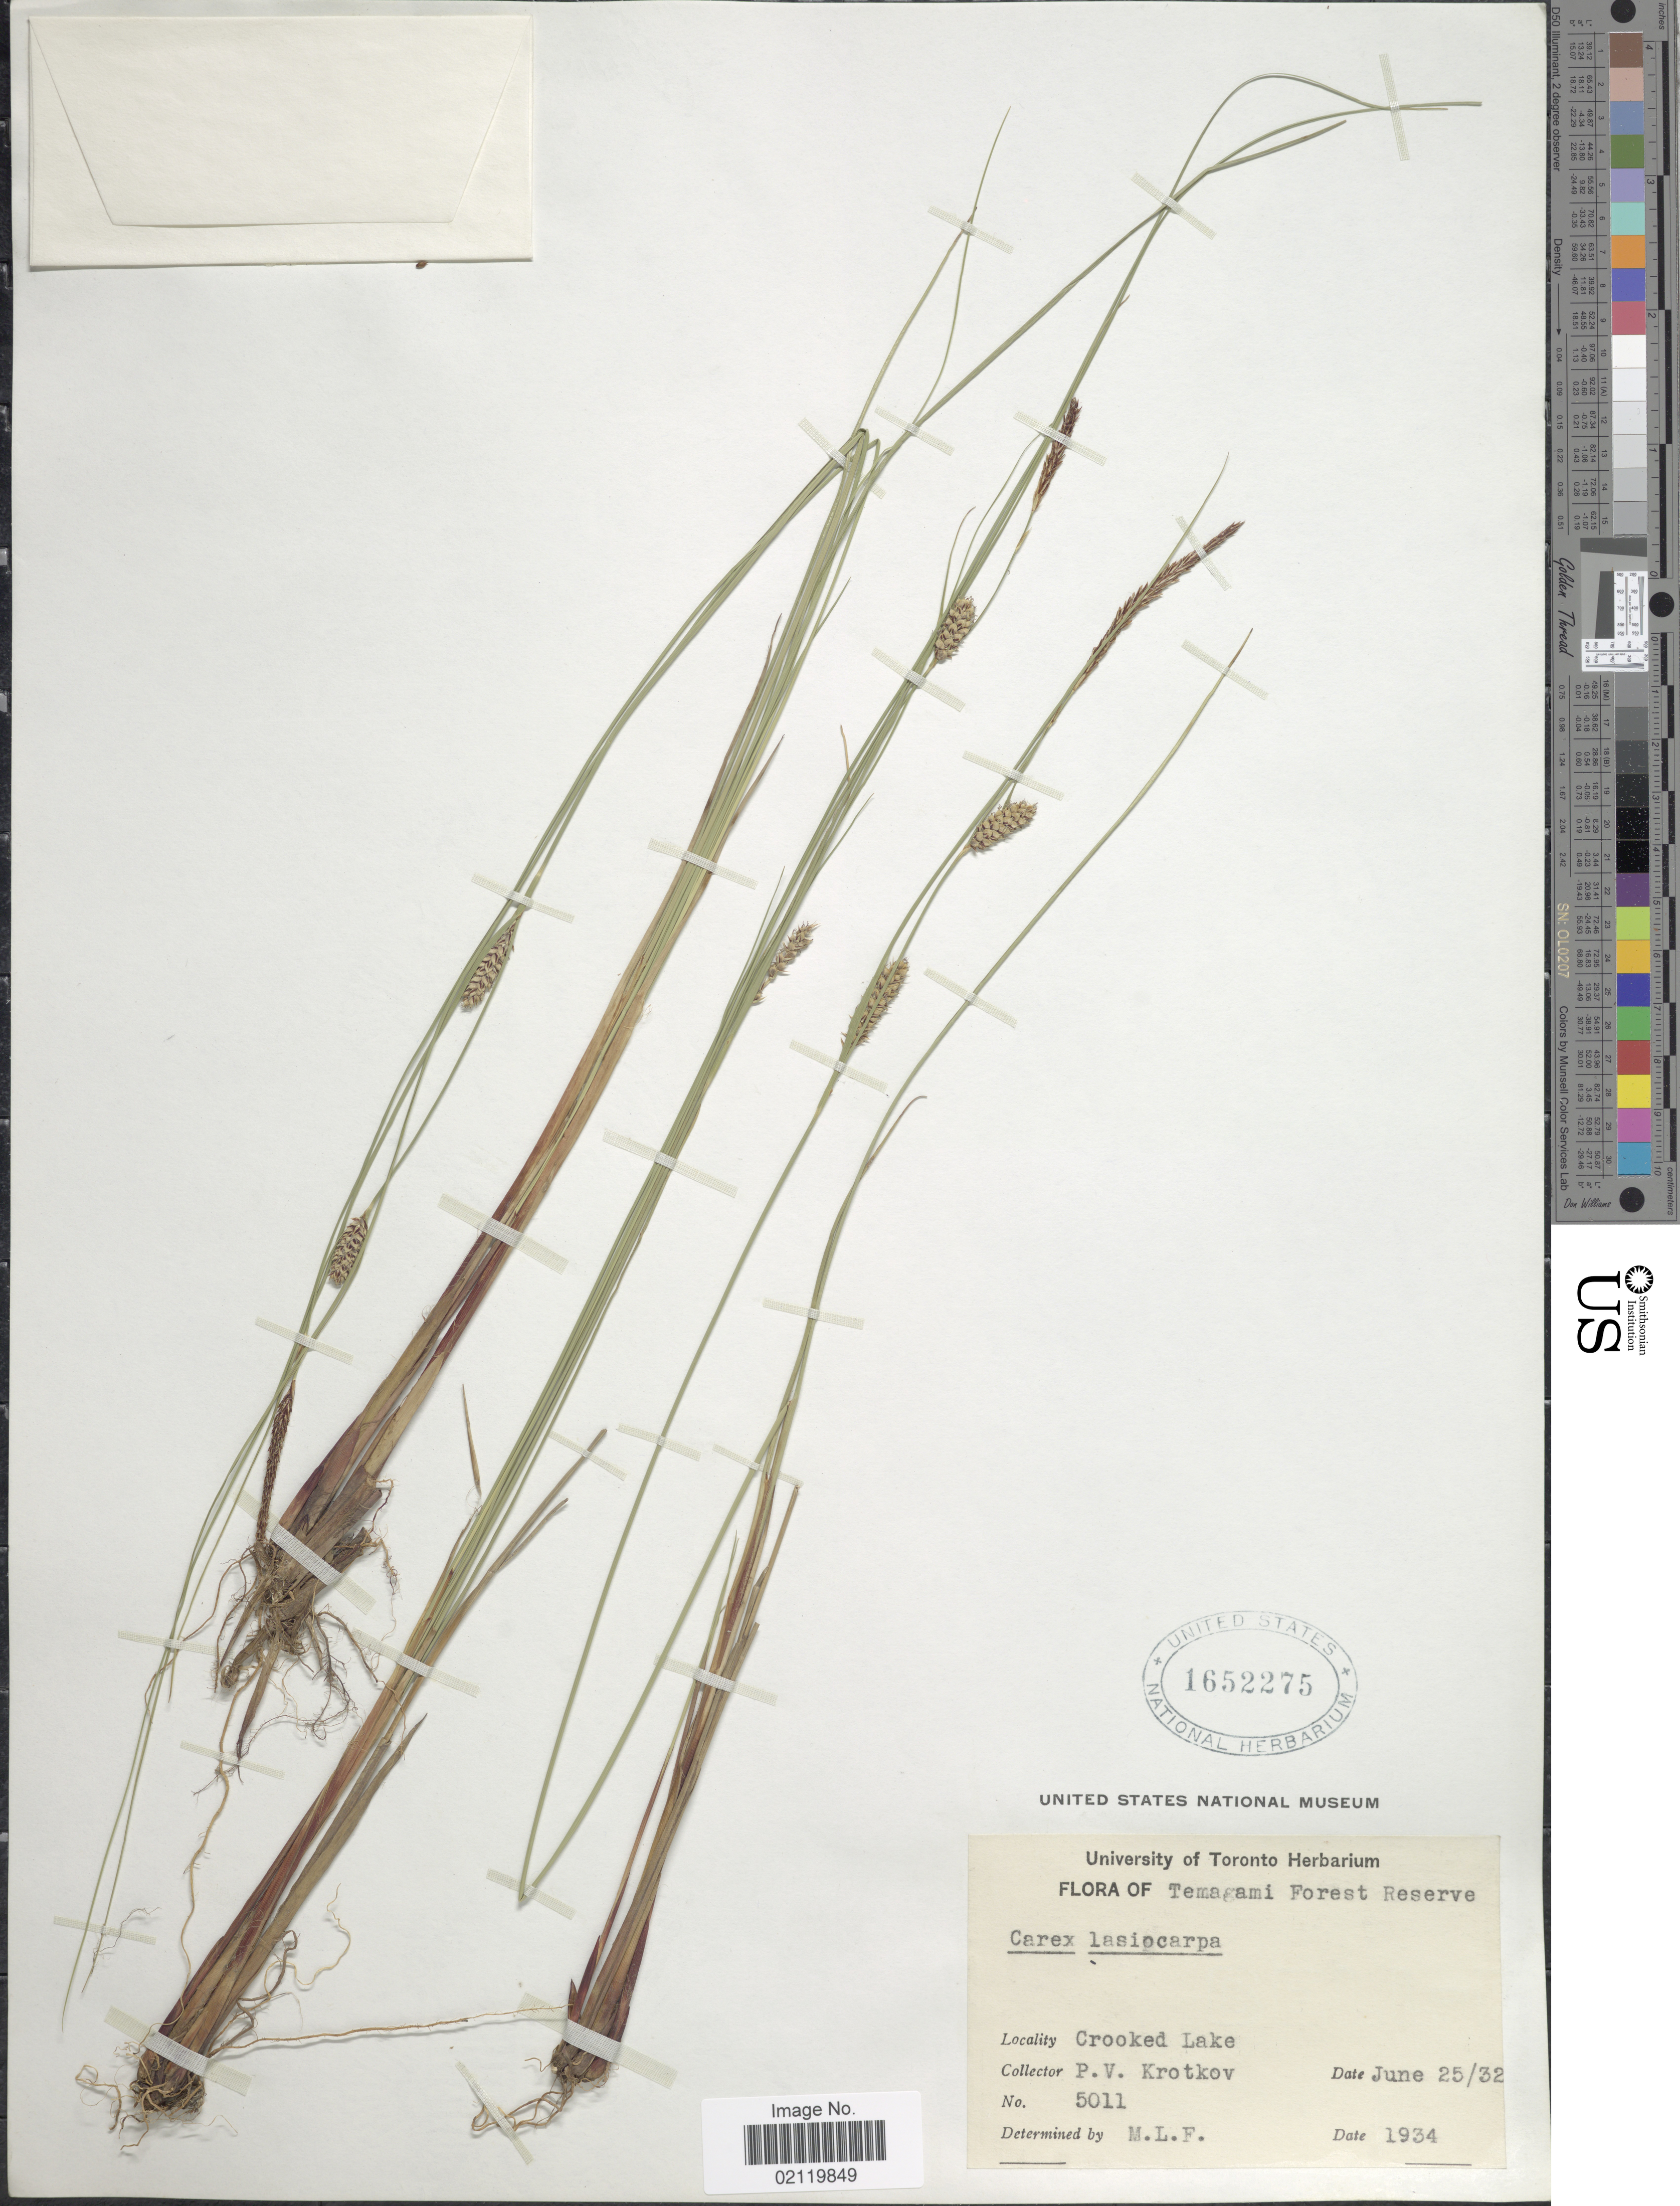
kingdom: Plantae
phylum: Tracheophyta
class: Liliopsida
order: Poales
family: Cyperaceae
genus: Carex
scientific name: Carex lasiocarpa var. americana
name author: Fernald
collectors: P. V. Krotkov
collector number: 5011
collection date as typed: Transcribed d/m/y: 25/6/32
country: Canada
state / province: Ontario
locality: Temagami Forest Reserve. Crooked Lake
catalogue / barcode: US 1652275